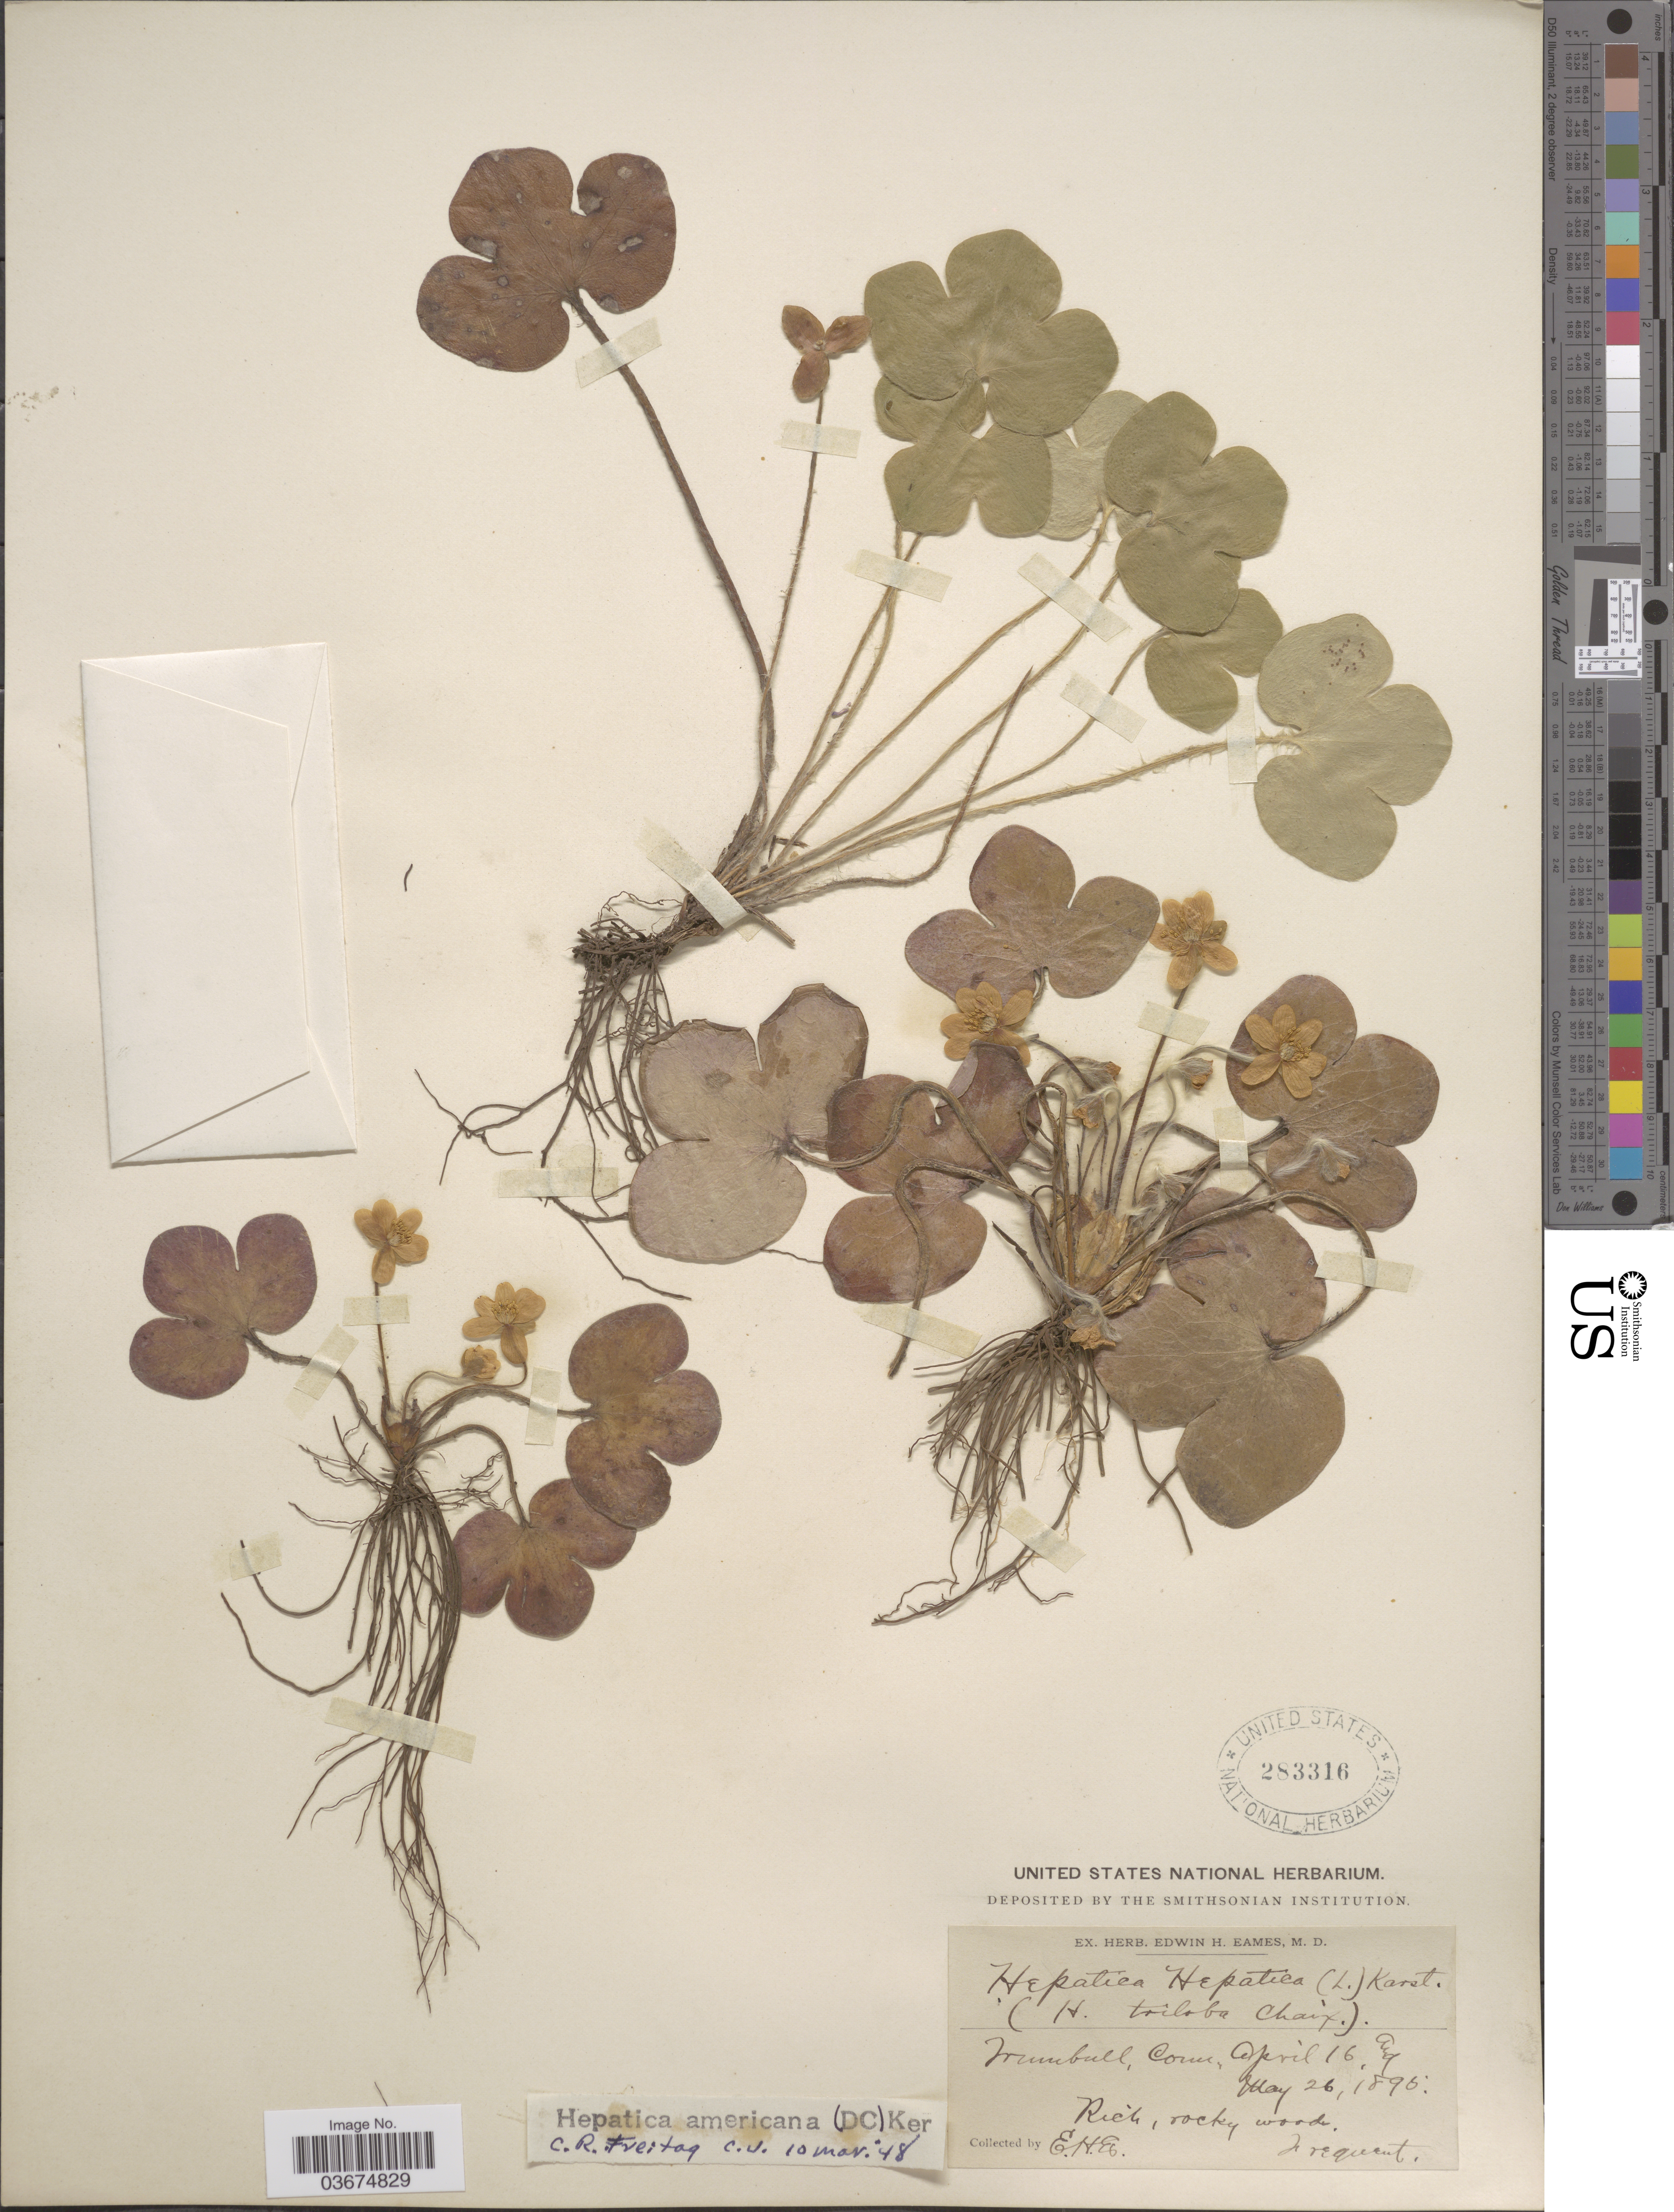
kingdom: Plantae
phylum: Tracheophyta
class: Magnoliopsida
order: Ranunculales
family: Ranunculaceae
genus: Hepatica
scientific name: Hepatica americana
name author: (DC.) Ker Gawl.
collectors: E. H. Eames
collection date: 1895-05-16/1895-05-26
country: United States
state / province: Connecticut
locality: Trumbull.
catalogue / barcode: US 283316